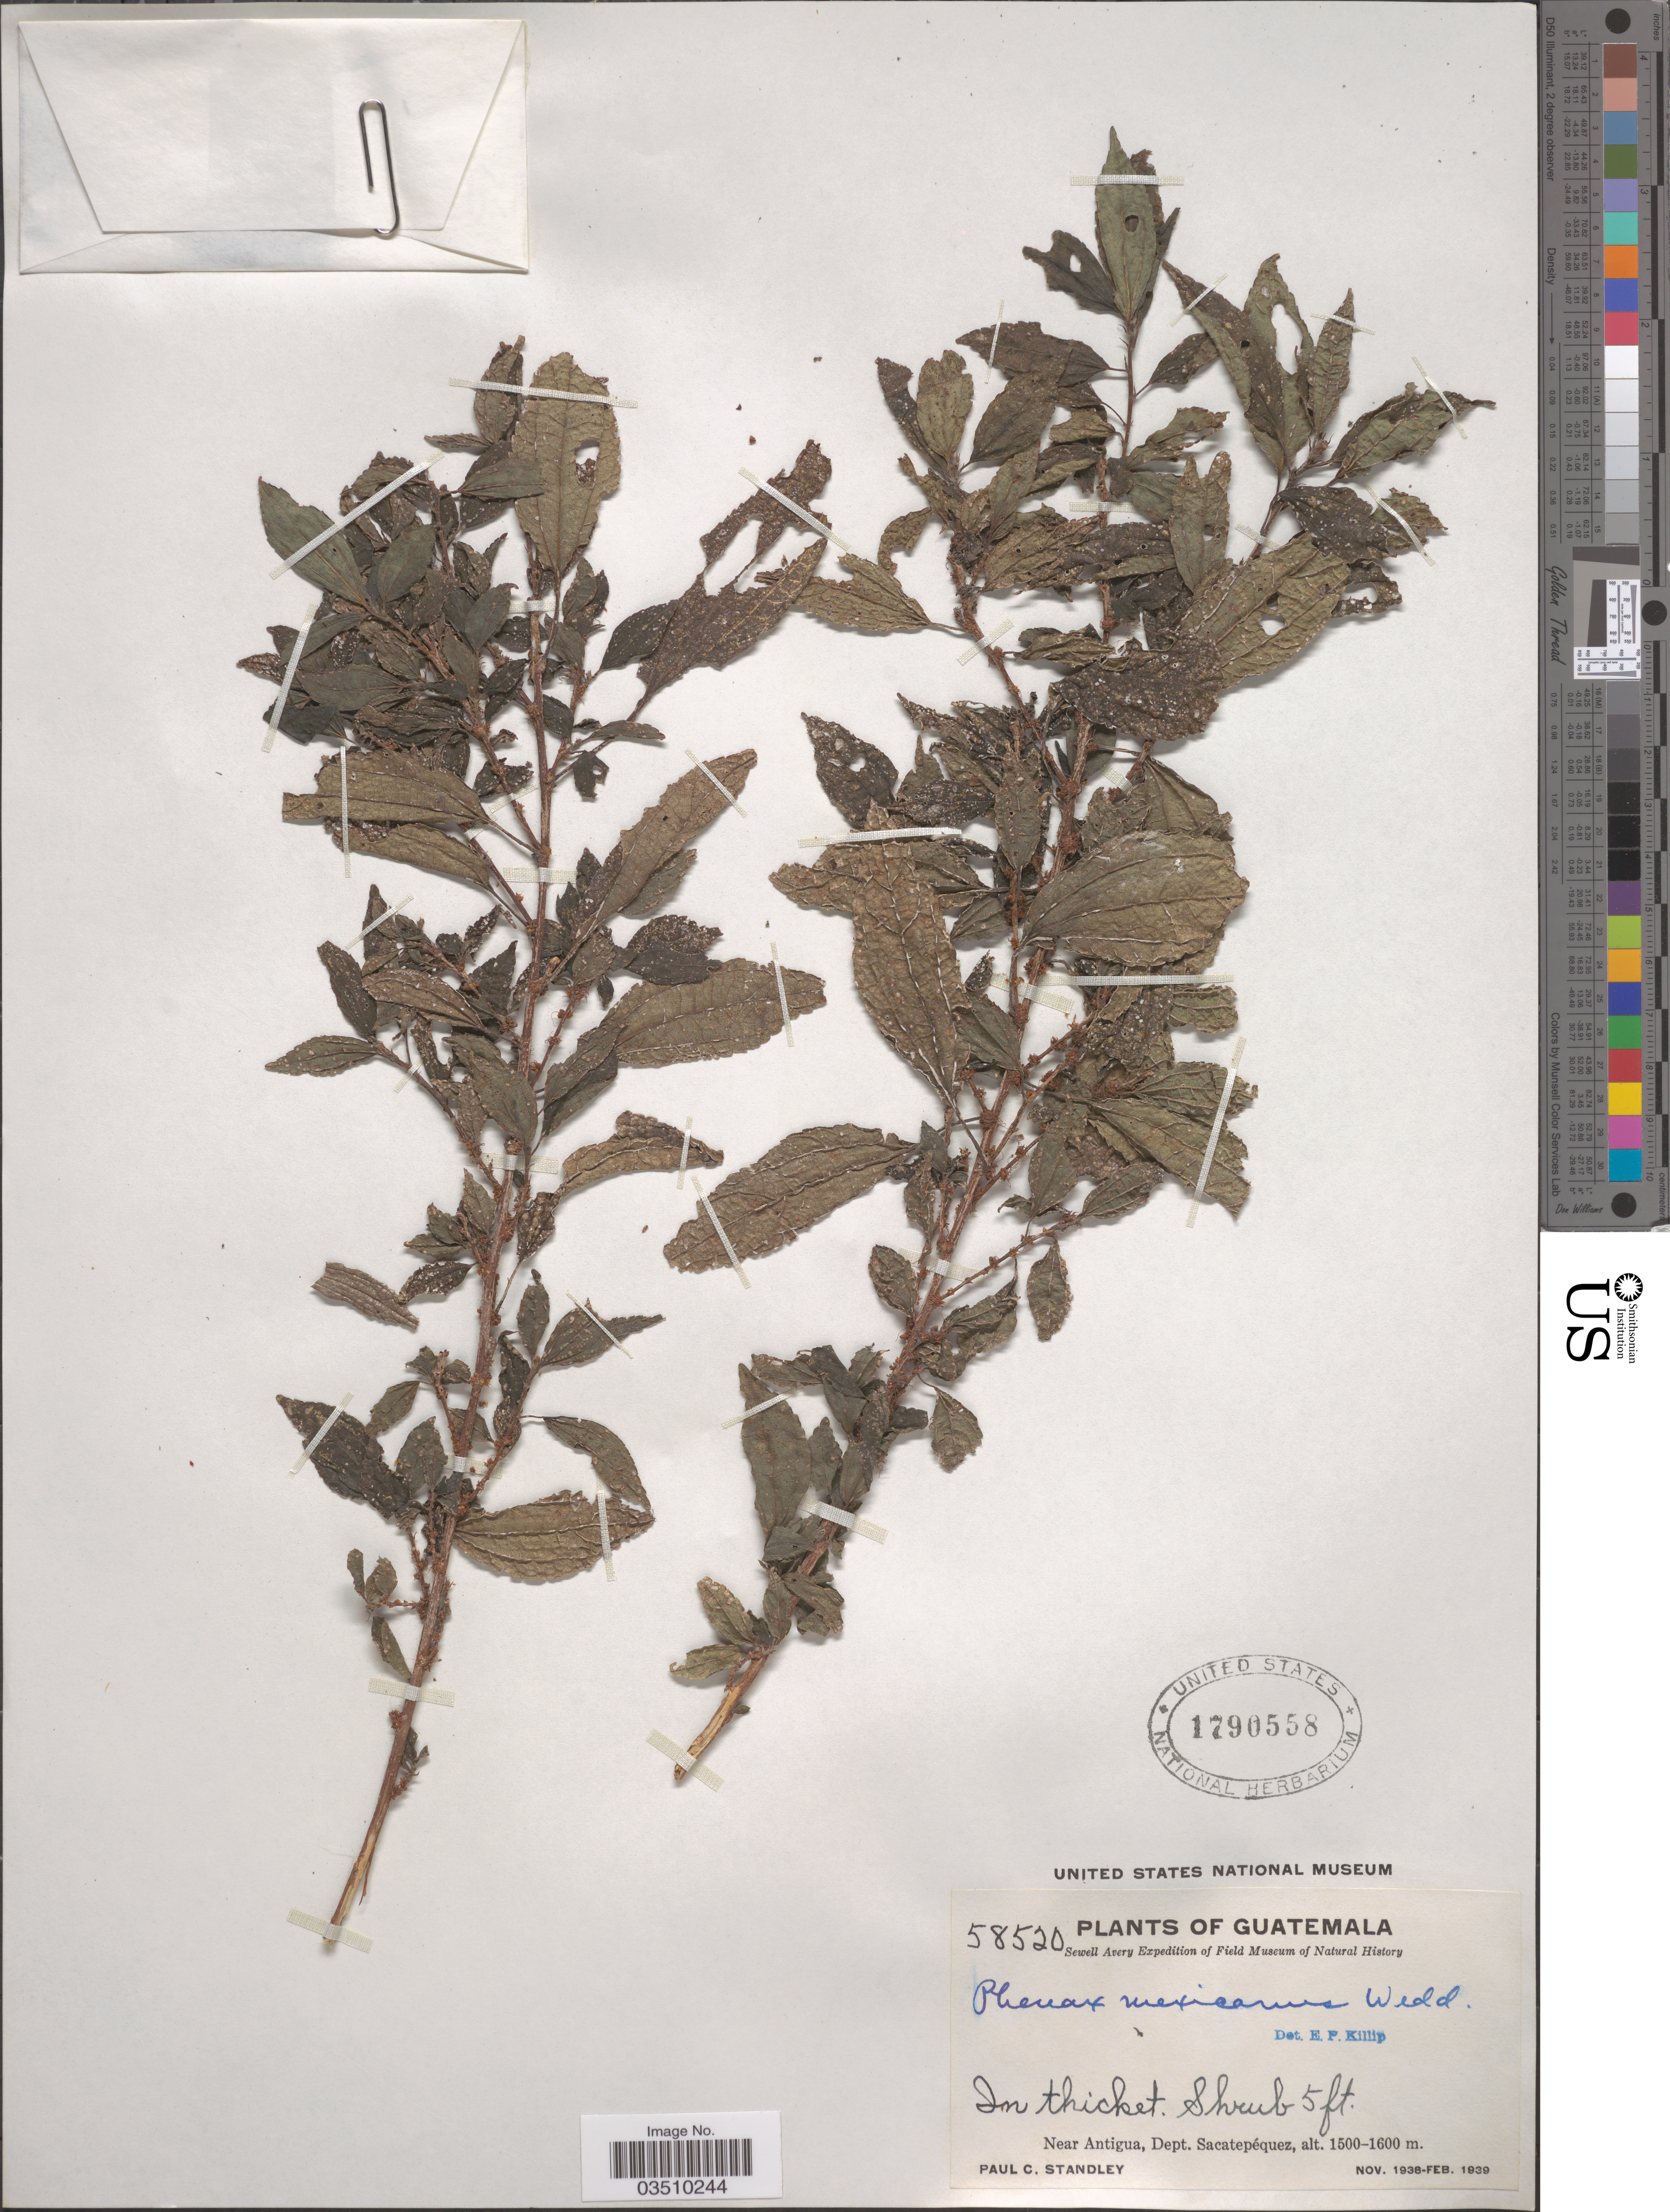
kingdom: Plantae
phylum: Tracheophyta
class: Magnoliopsida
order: Rosales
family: Urticaceae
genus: Phenax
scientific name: Phenax mexicanus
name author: Wedd.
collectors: P. C. Standley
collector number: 58520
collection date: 1938-11/1939-02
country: Guatemala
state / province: Sacatepequez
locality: Near Antigua, Dept. Sacatepéquez.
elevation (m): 1500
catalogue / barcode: US 1790558